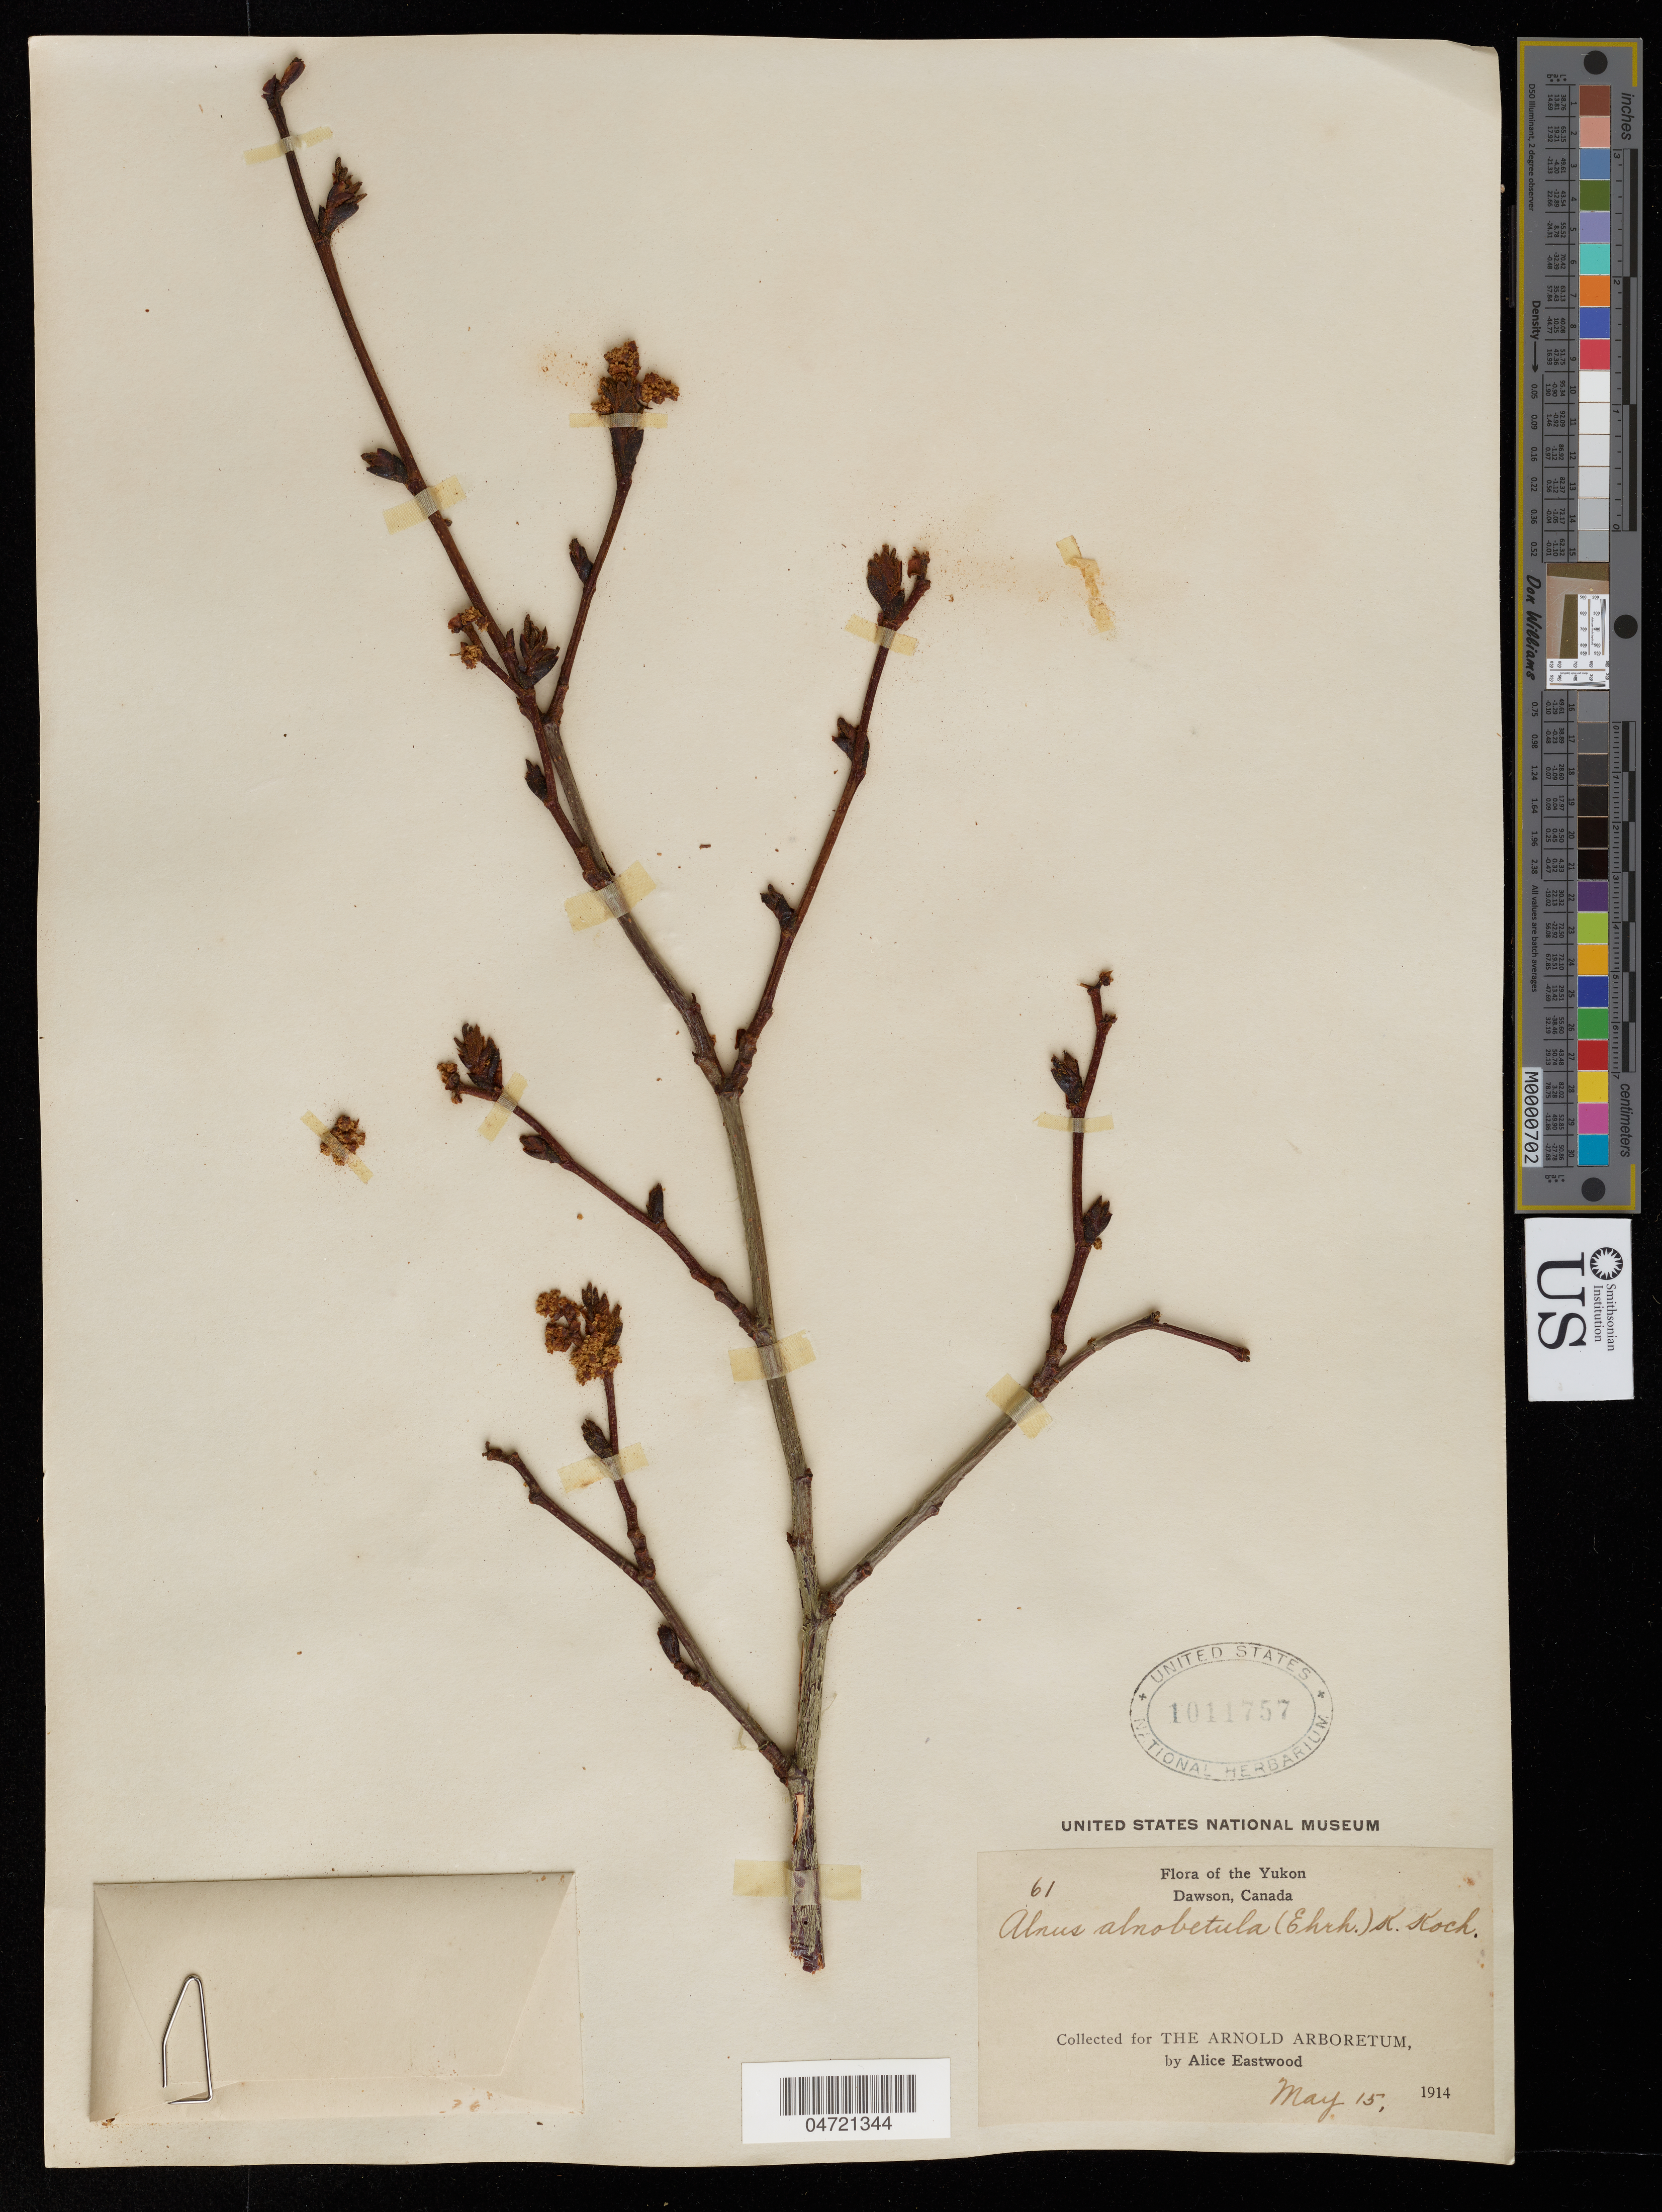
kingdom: Plantae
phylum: Tracheophyta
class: Magnoliopsida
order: Fagales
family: Betulaceae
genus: Alnus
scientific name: Alnus alnobetula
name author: (Ehrh.) K. Koch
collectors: A. Eastwood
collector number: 61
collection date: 1914-05-15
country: Canada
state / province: Yukon Territory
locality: Dawson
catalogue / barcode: US 1011757